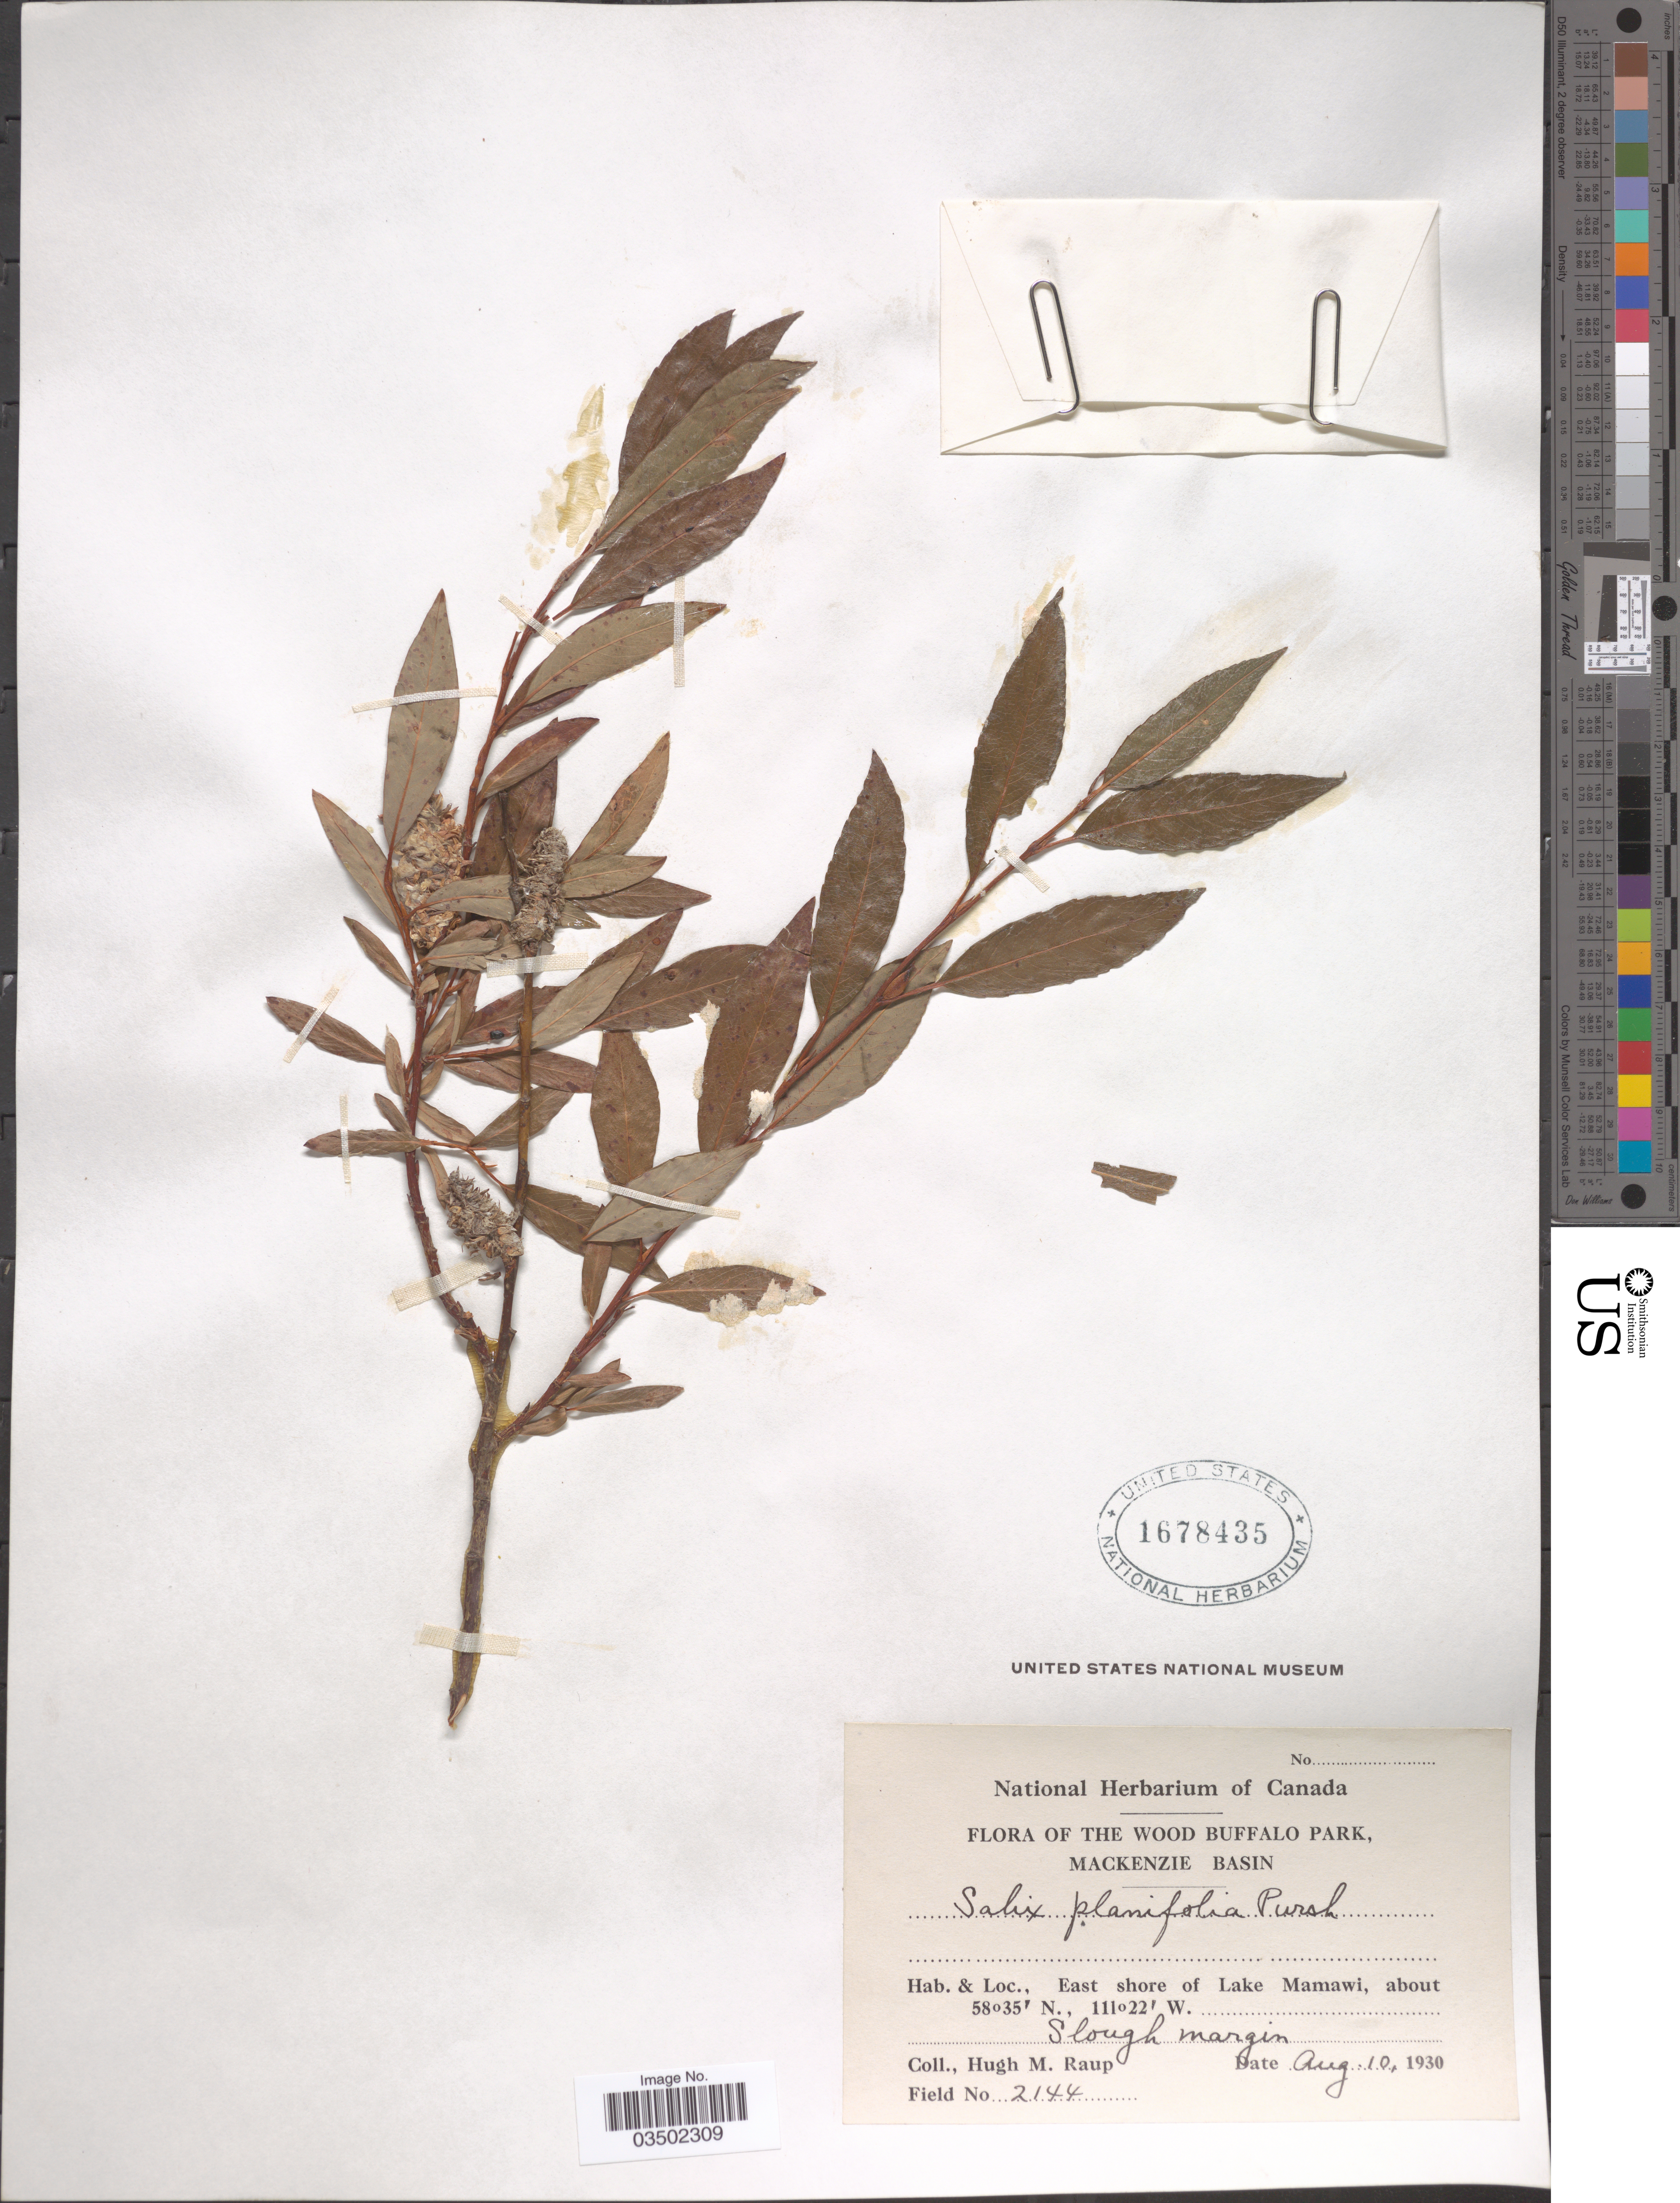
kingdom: Plantae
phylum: Tracheophyta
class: Magnoliopsida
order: Malpighiales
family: Salicaceae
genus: Salix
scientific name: Salix planifolia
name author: Pursh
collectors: H. Raup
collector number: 2144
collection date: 1930-08-10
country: Canada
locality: The Wood Buffalo Park, Mackenzie Basin. East shore of Lake Mamawi.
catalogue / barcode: US 1678435